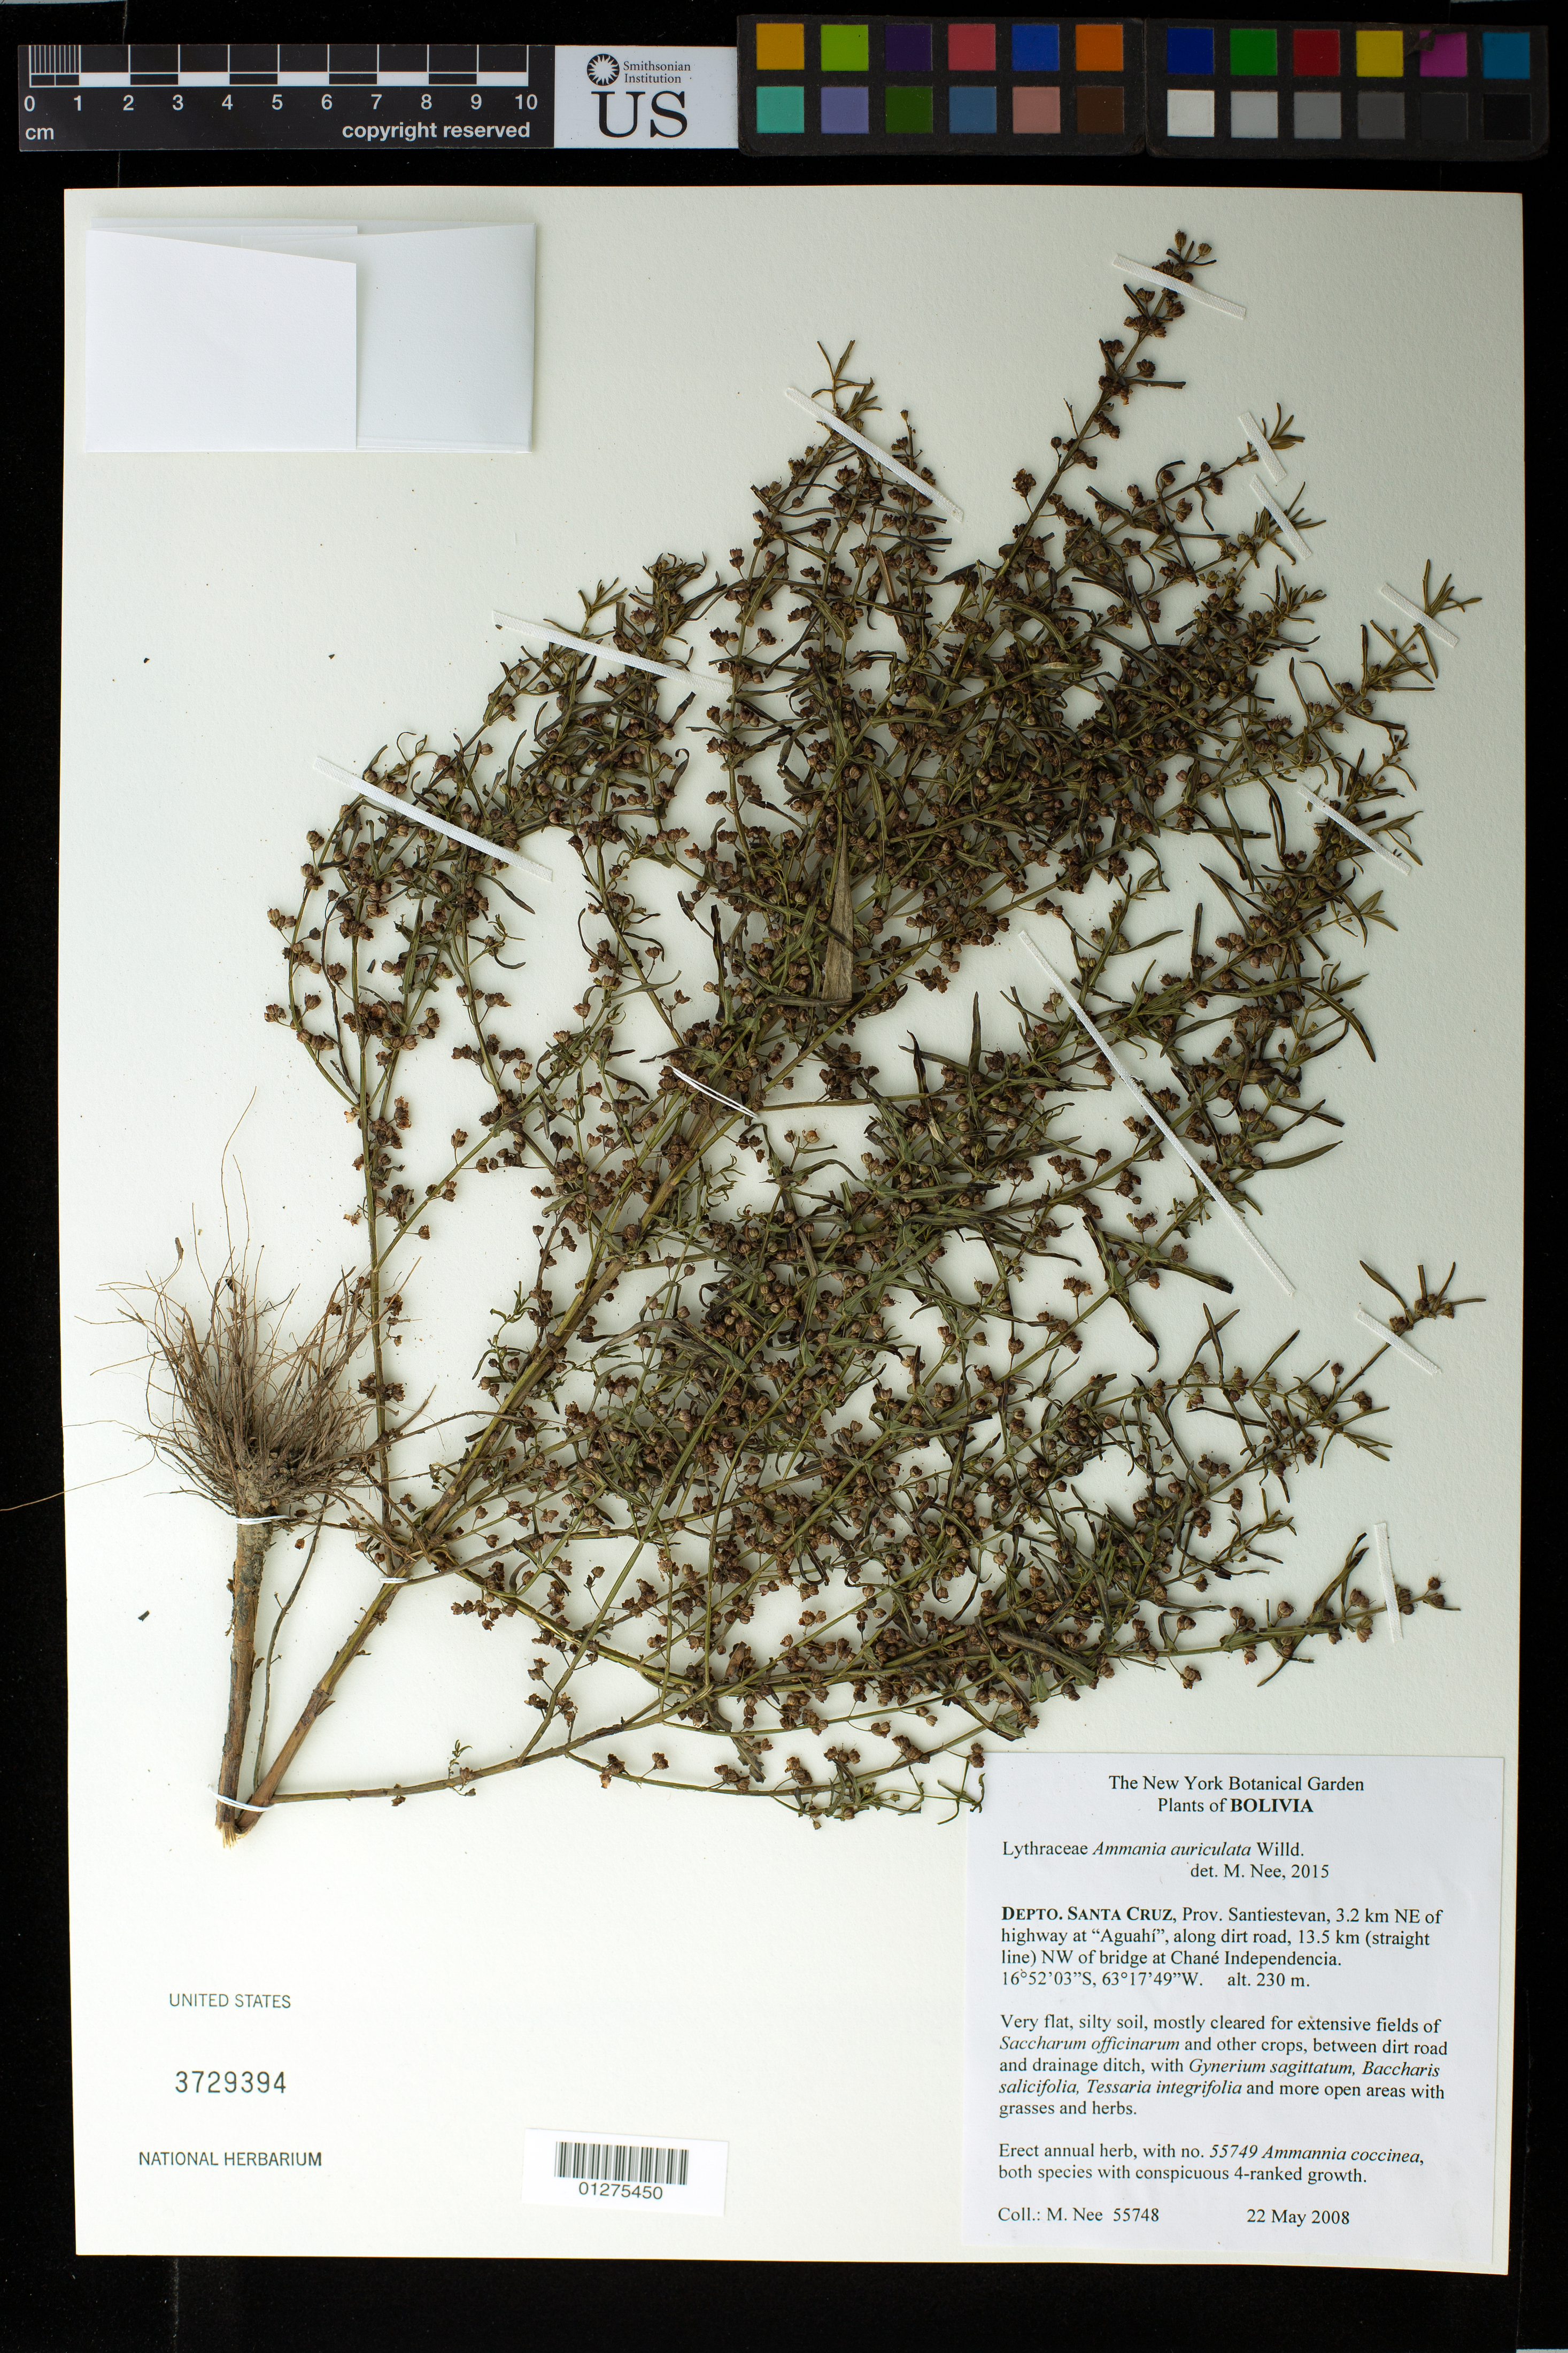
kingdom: Plantae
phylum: Tracheophyta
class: Magnoliopsida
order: Myrtales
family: Lythraceae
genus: Ammannia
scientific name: Ammannia auriculata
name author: Willd.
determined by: Nee, M.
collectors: M. Nee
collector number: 55748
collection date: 2008-05-22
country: Bolivia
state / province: Santa Cruz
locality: Prov. Santiesteban, 3.2 km NE of highway at "Aguahl", along dirt road, 13.5 km (straight line) NW of bridge at Chane Independencia.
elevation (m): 230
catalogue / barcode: US 3729394